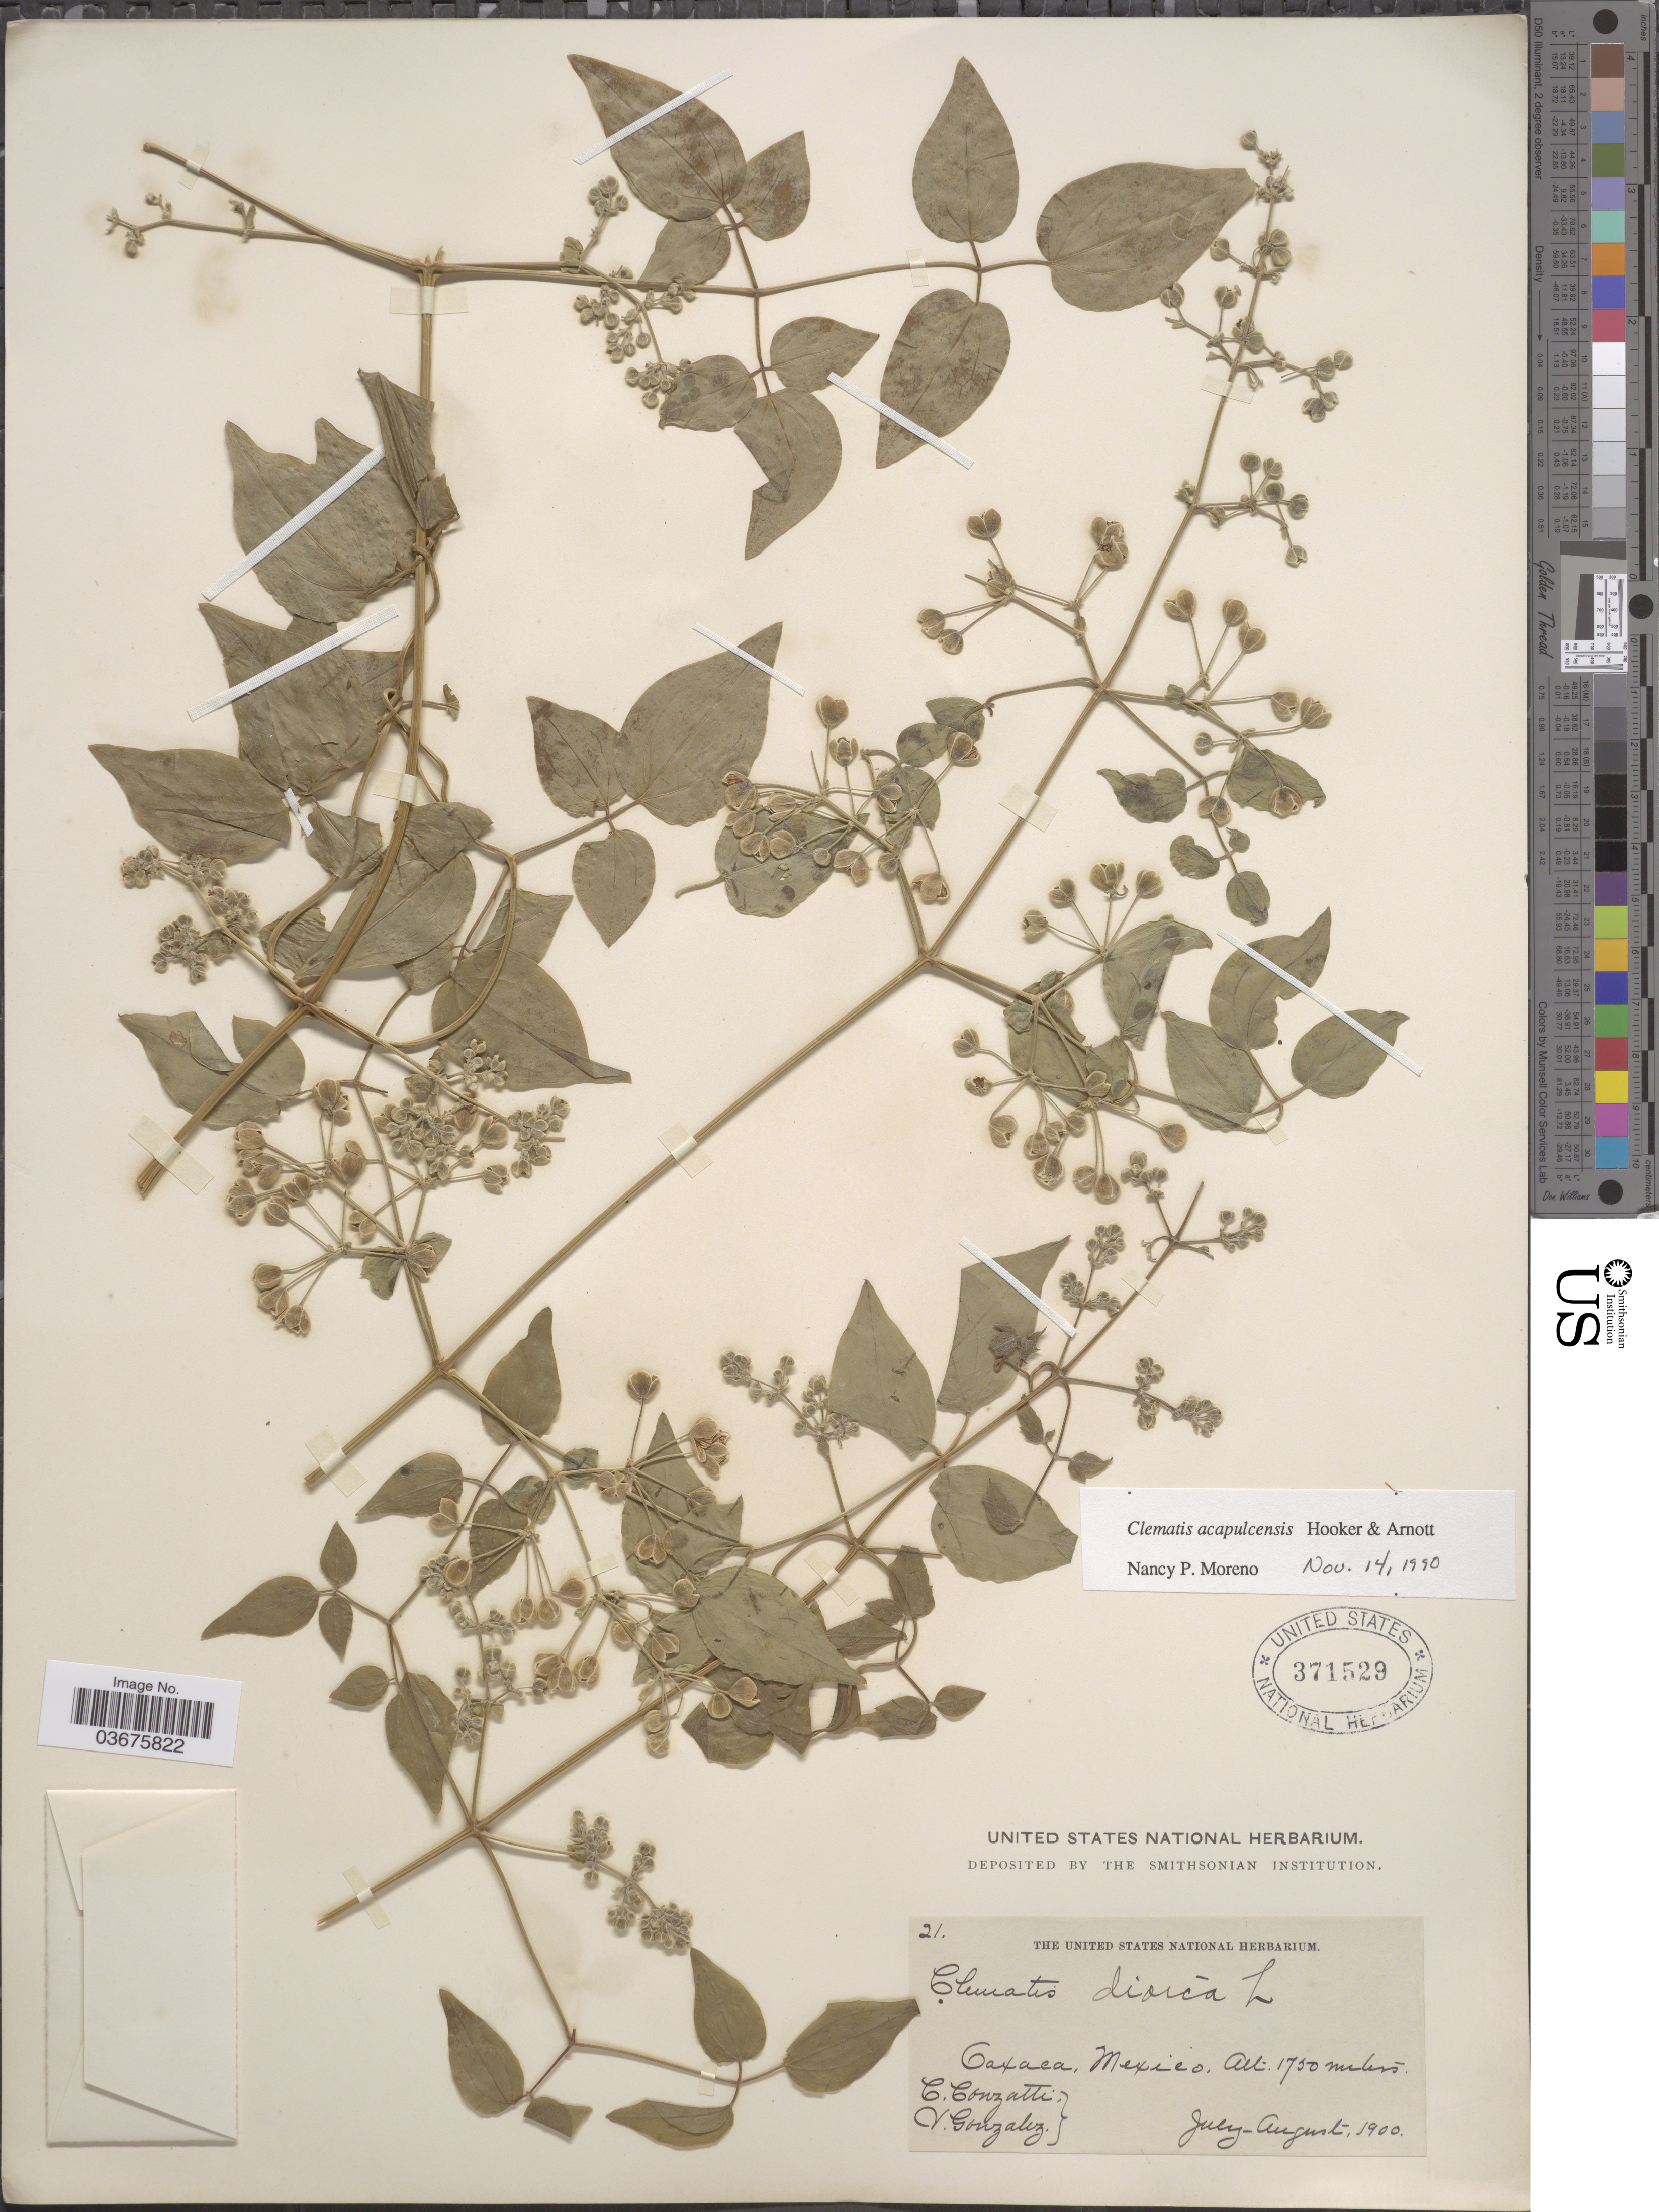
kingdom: Plantae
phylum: Tracheophyta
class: Magnoliopsida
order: Ranunculales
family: Ranunculaceae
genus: Clematis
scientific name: Clematis acapulcensis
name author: Hook. & Arn.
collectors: C. Conzatti & V. Gonzalez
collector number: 21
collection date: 1900-07/1900-08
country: Mexico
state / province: Oaxaca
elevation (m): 1750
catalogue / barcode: US 371529